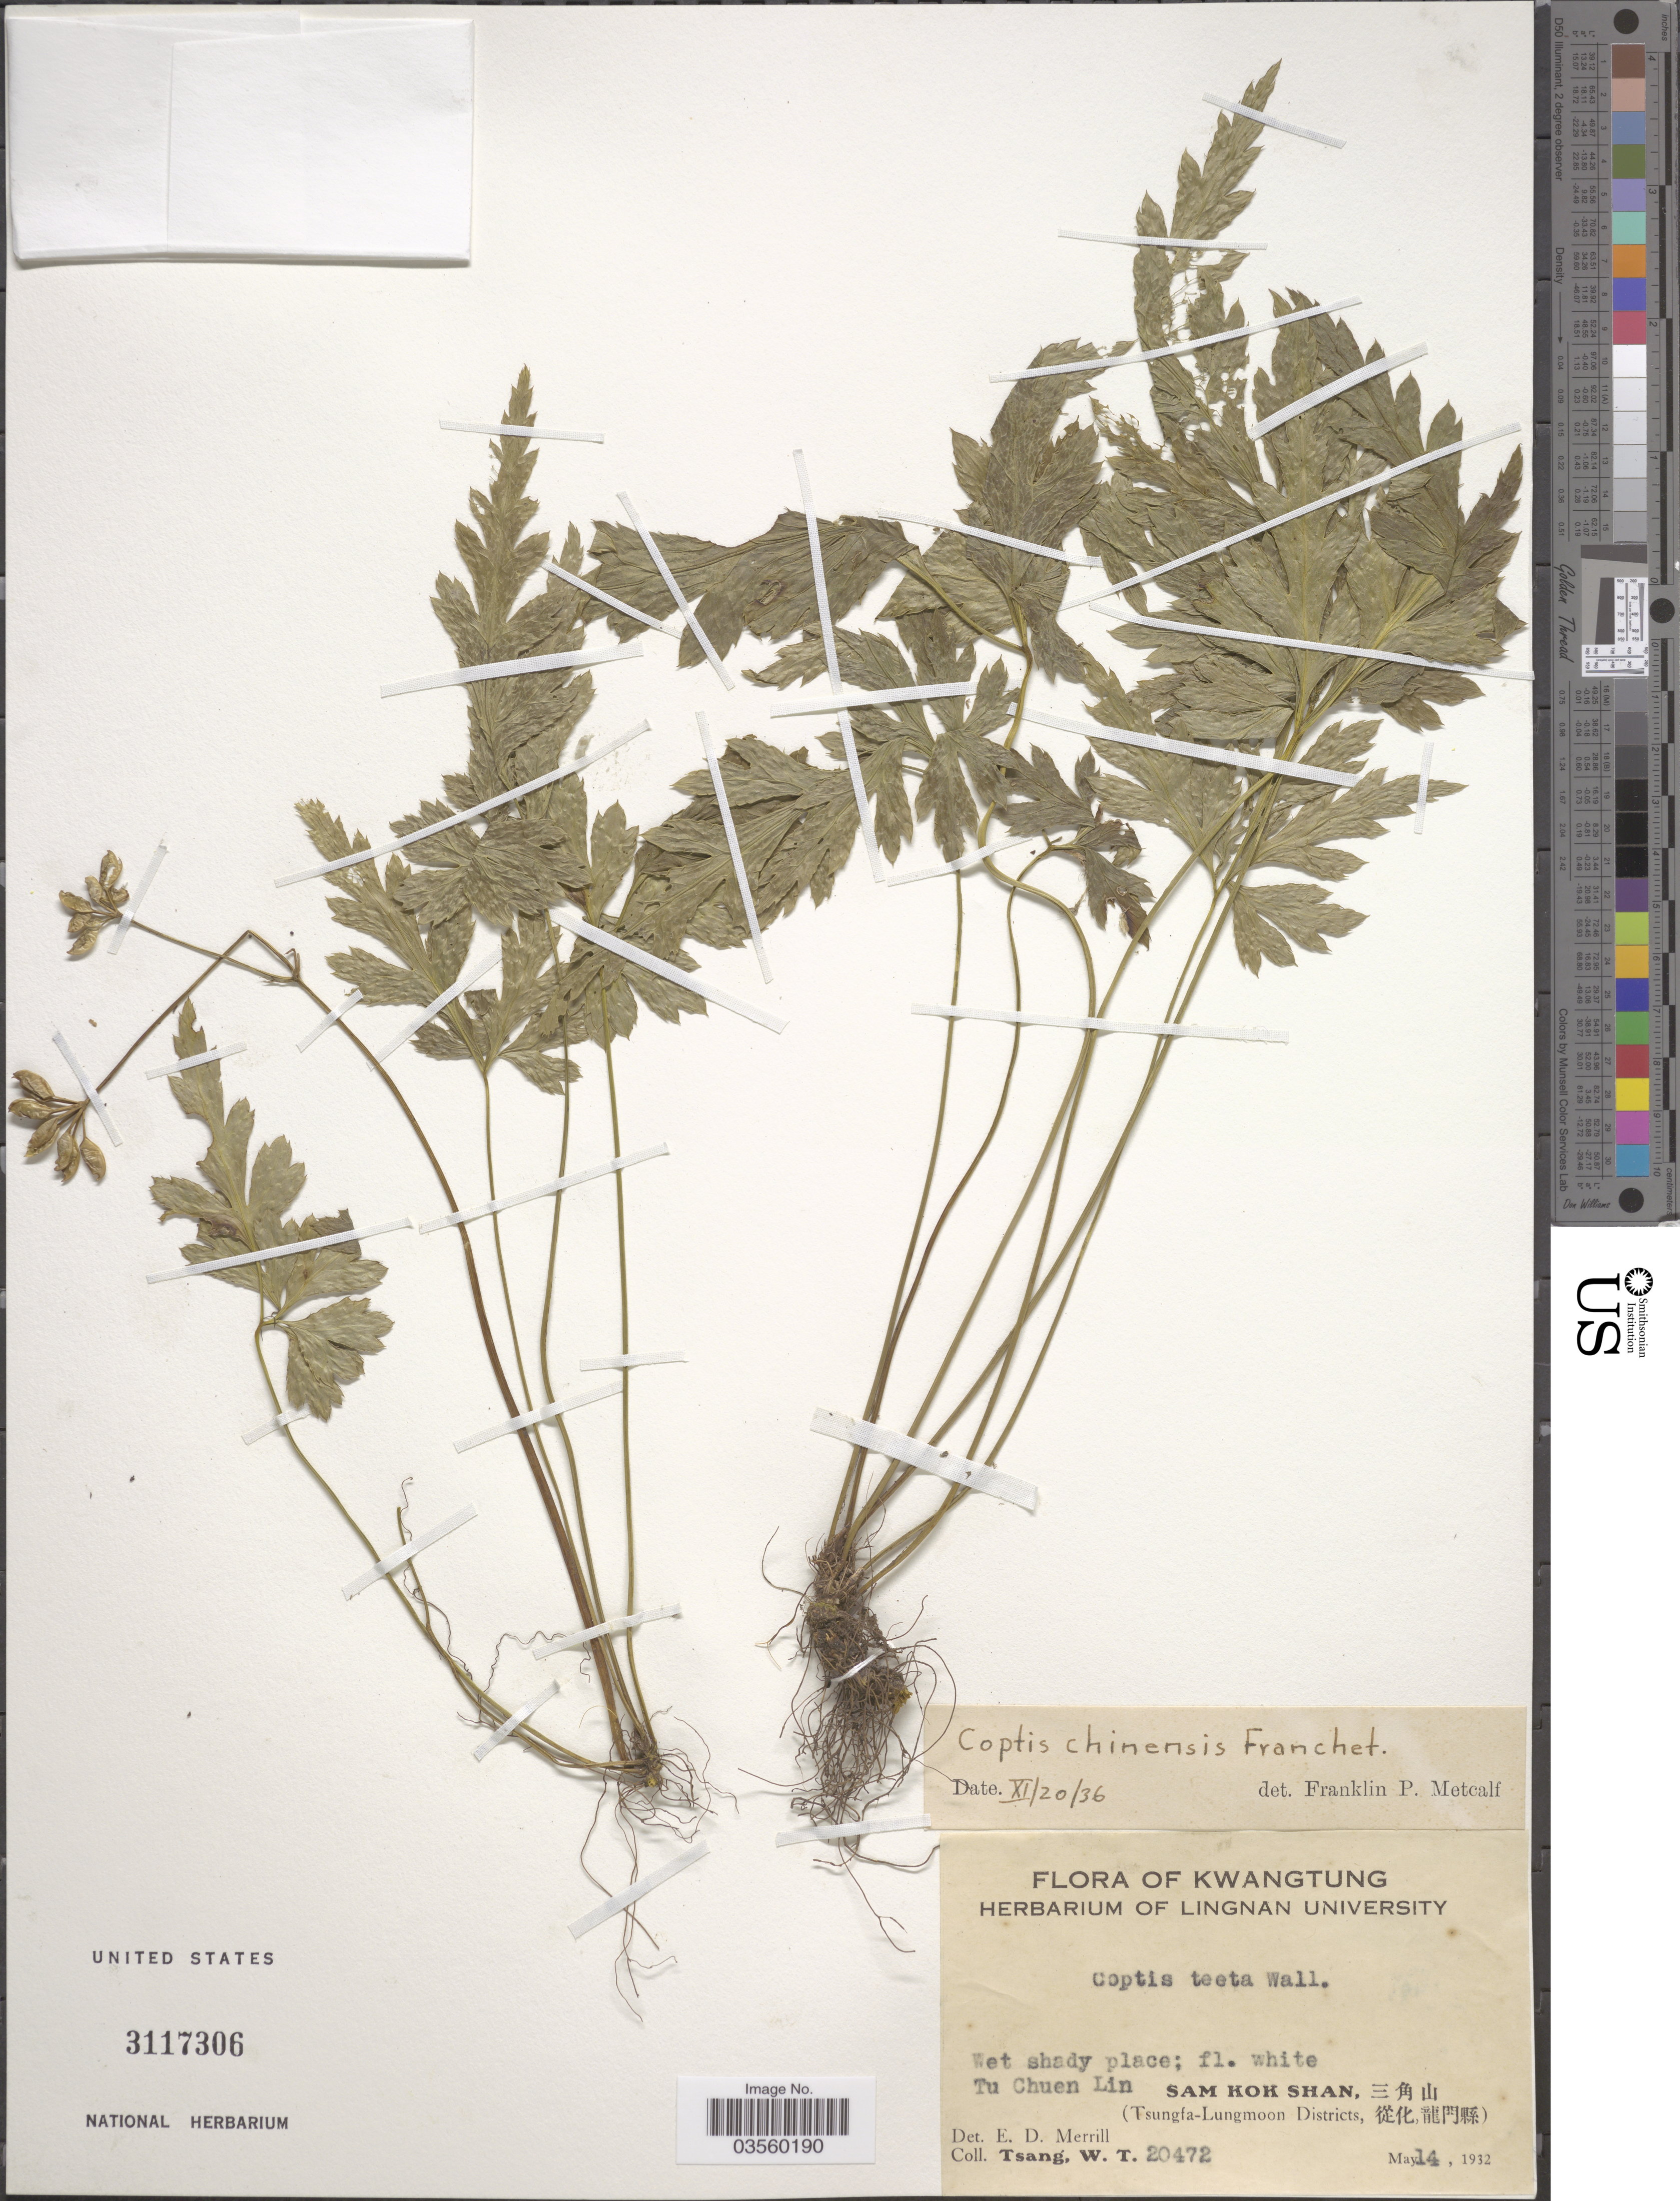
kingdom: Plantae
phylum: Tracheophyta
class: Magnoliopsida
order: Ranunculales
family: Ranunculaceae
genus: Coptis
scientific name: Coptis chinensis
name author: Franch.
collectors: W. T. Tsang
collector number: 20472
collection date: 1932-05-14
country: China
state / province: Guangdong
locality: Kwatung.Tu Chuen Lin Sam Kok Shan, (Tsungfa-Lungmoon Districts.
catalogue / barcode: US 3117306